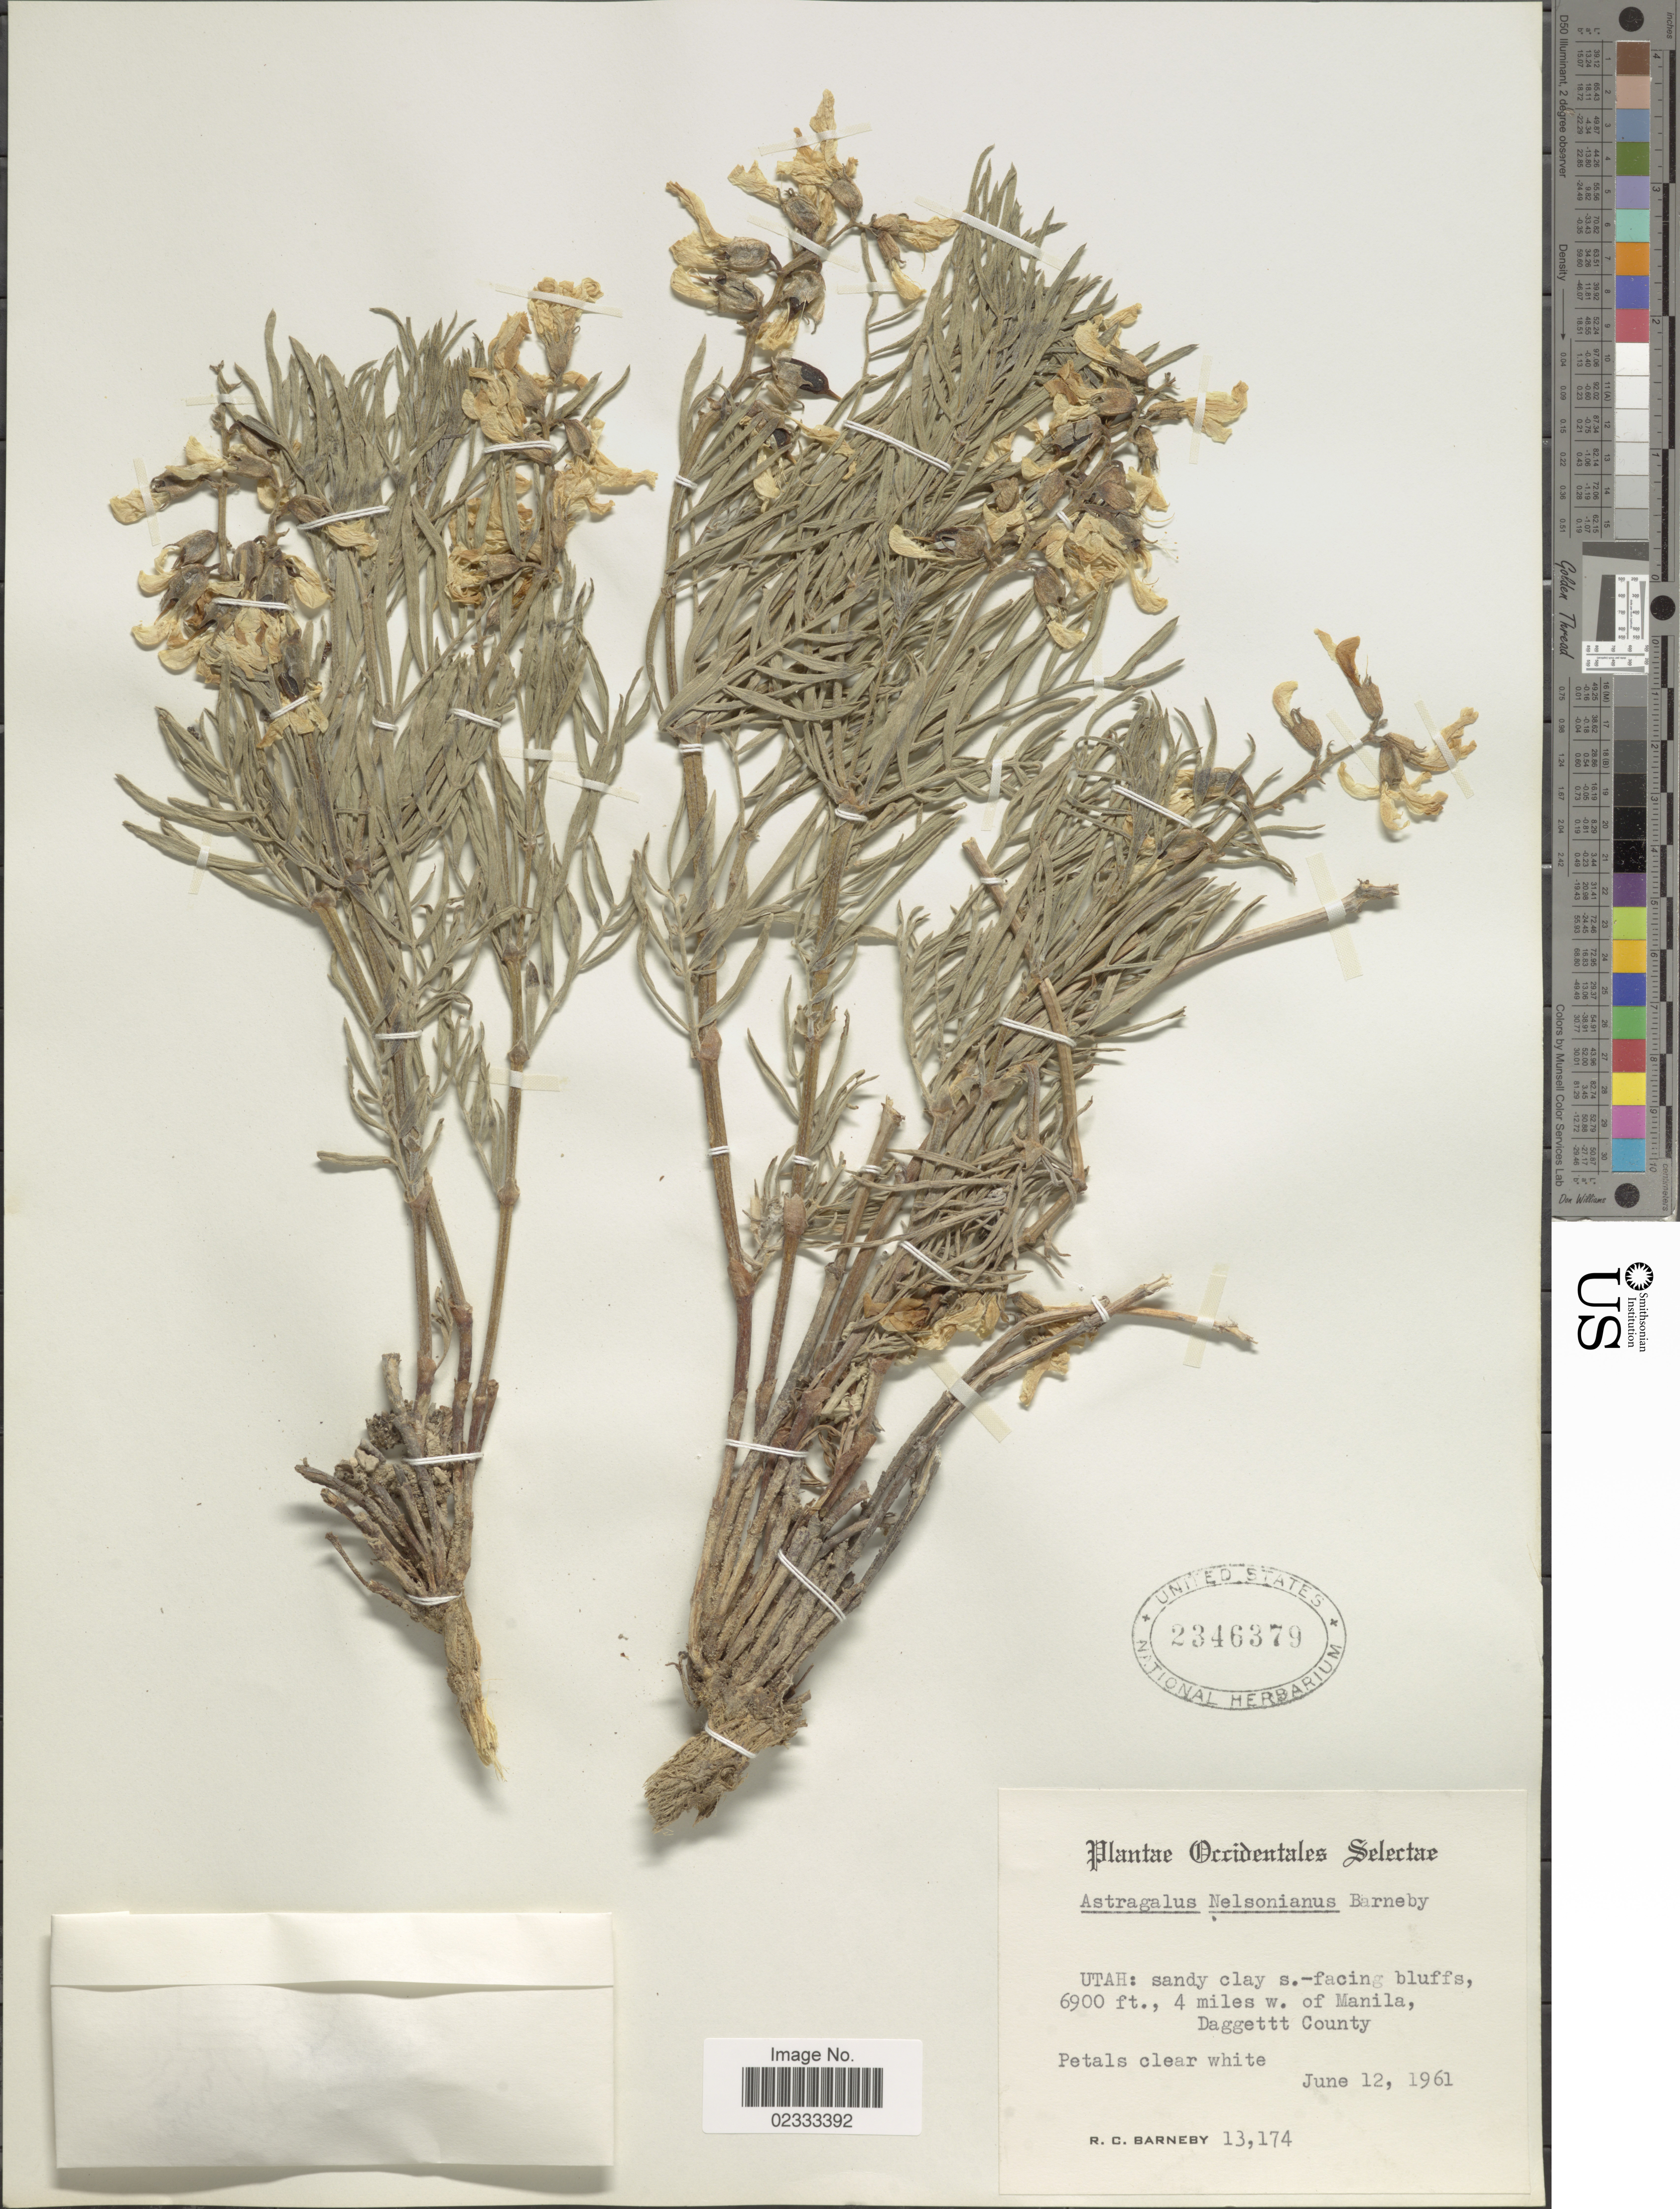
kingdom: Plantae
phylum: Tracheophyta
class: Magnoliopsida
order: Fabales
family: Fabaceae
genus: Astragalus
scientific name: Astragalus nelsonianus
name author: Barneby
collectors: R. C. Barneby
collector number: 13174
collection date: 1961-06-12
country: United States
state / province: Utah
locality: Sandy clay s.-facing bluffs, 4 miles w. of manila, Daggett County, Occidentales Selectae.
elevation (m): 2103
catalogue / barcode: US 2346379